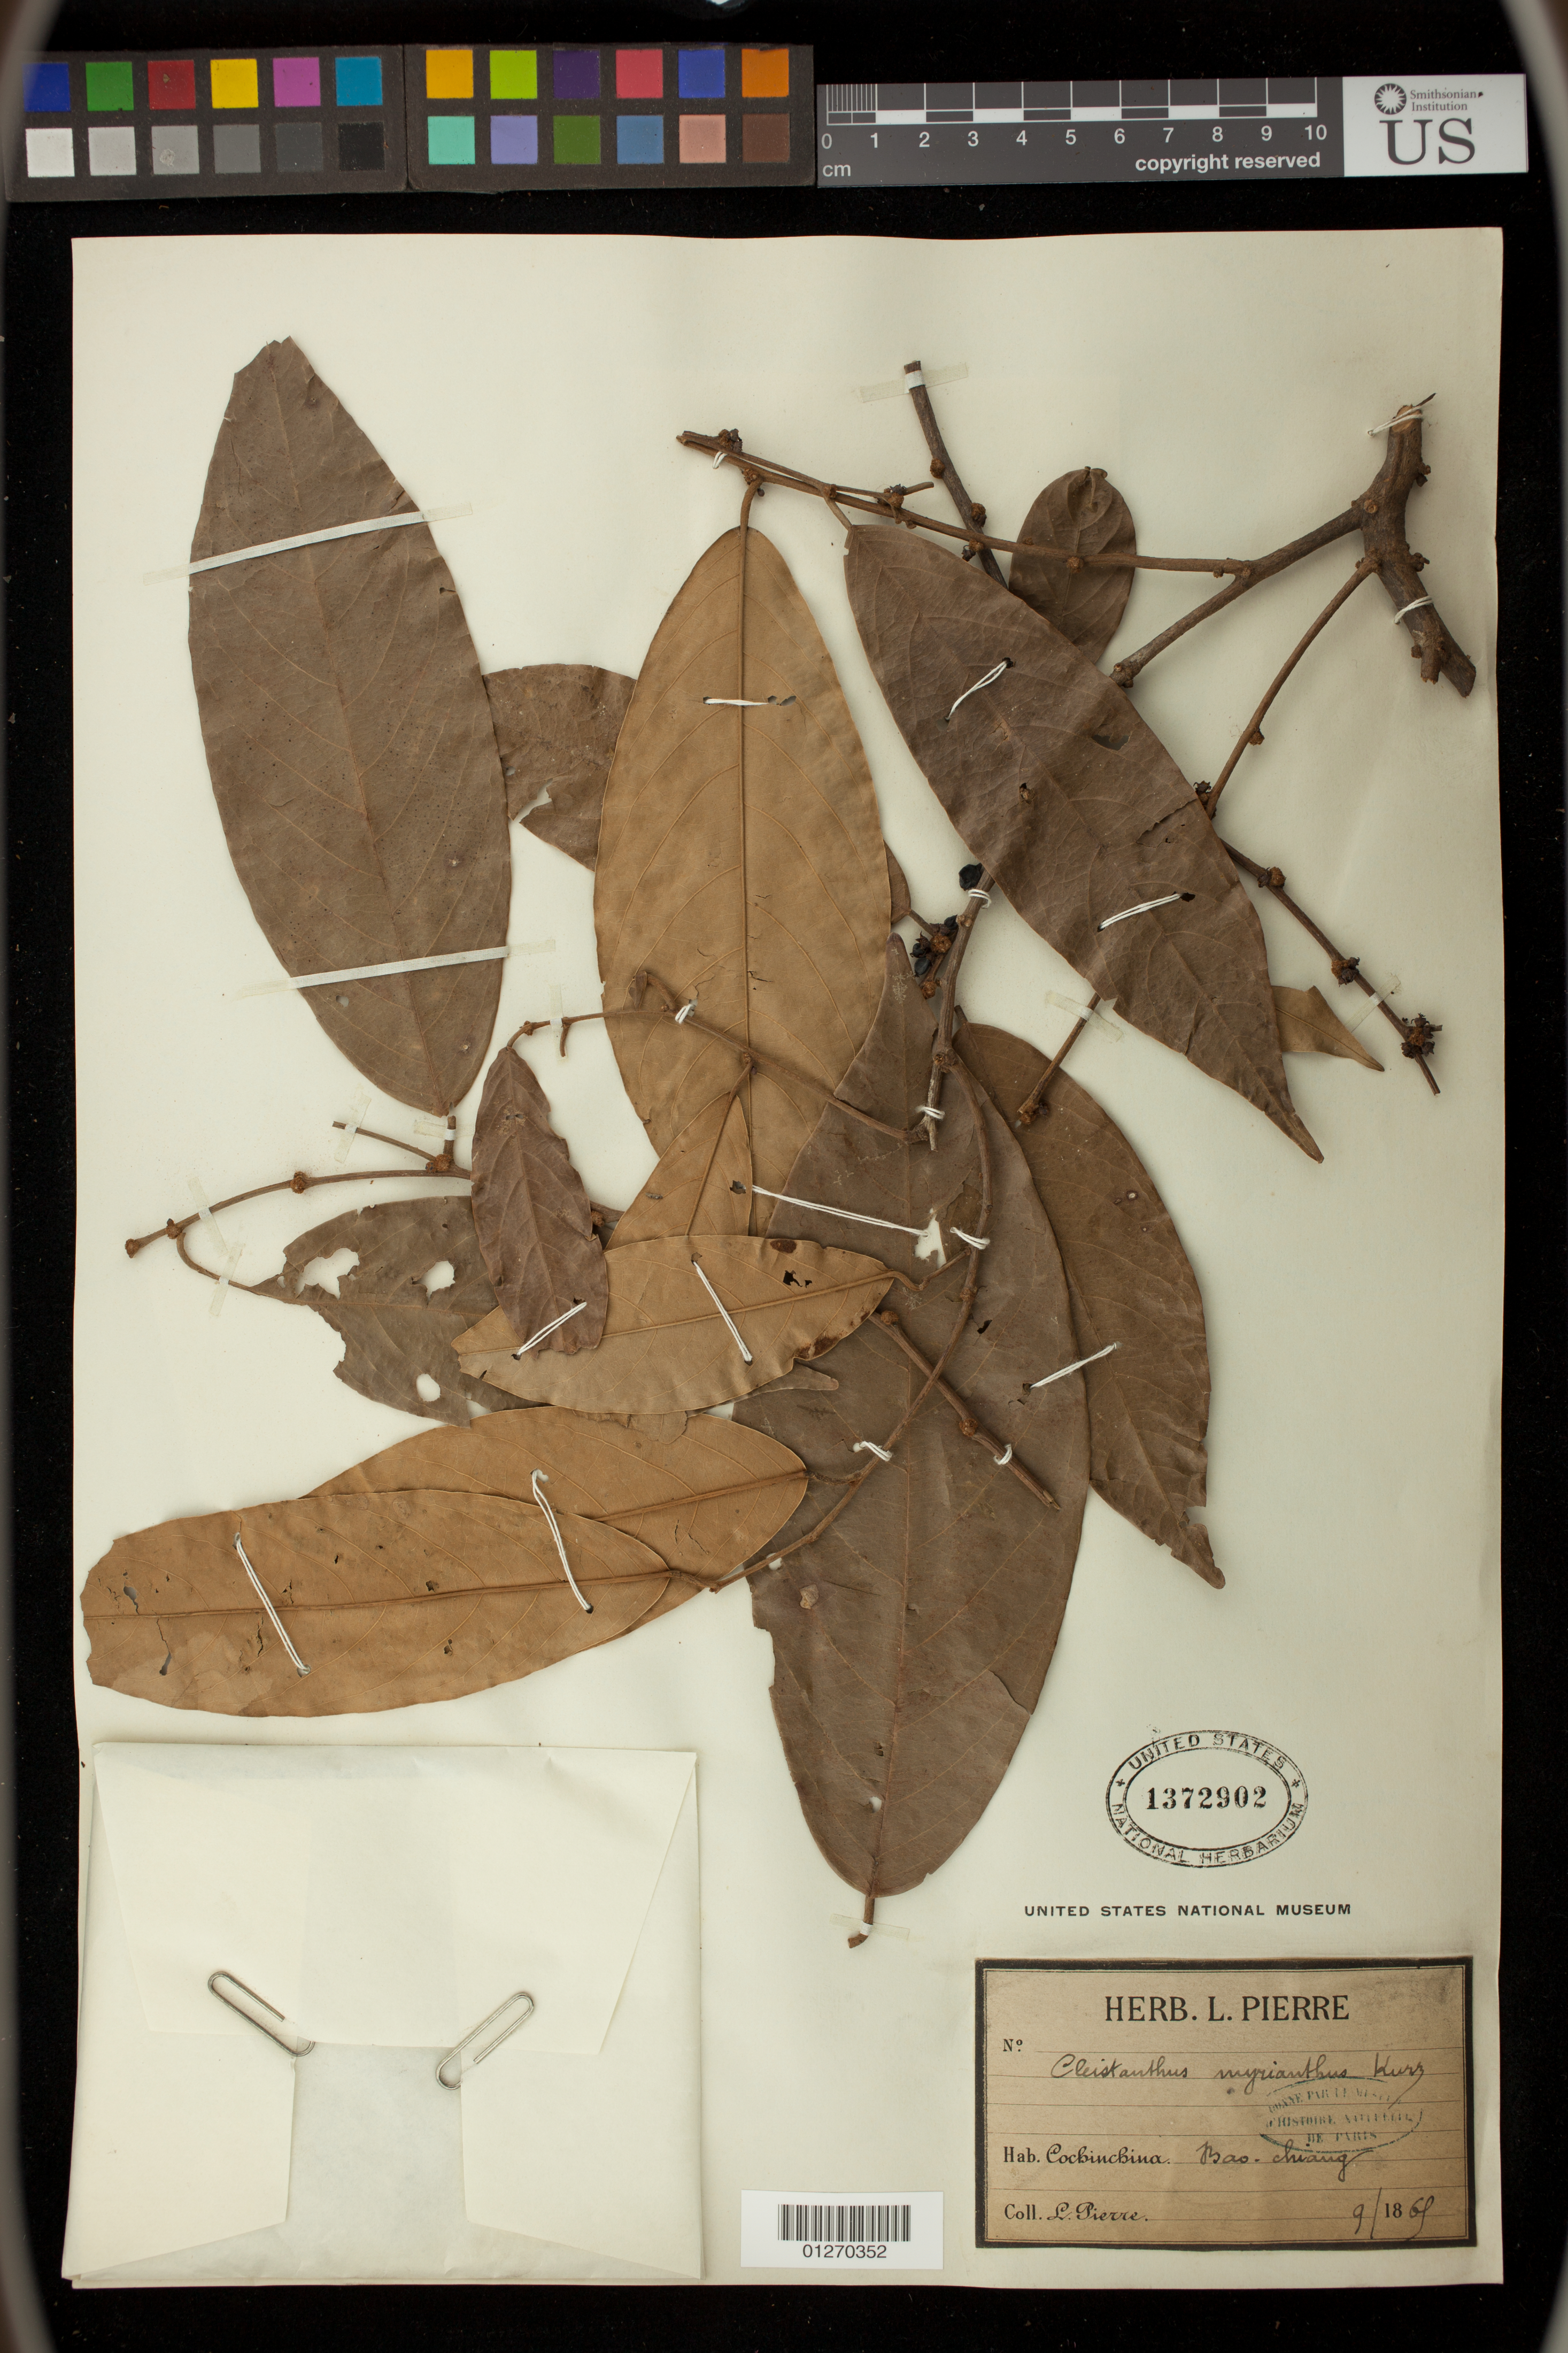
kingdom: Plantae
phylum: Tracheophyta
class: Magnoliopsida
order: Malpighiales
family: Phyllanthaceae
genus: Cleistanthus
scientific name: Cleistanthus myrianthus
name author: (Hassk.) Kurz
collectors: L. Pierre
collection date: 1869-09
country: Vietnam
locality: Bao-chiang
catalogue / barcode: US 1372902